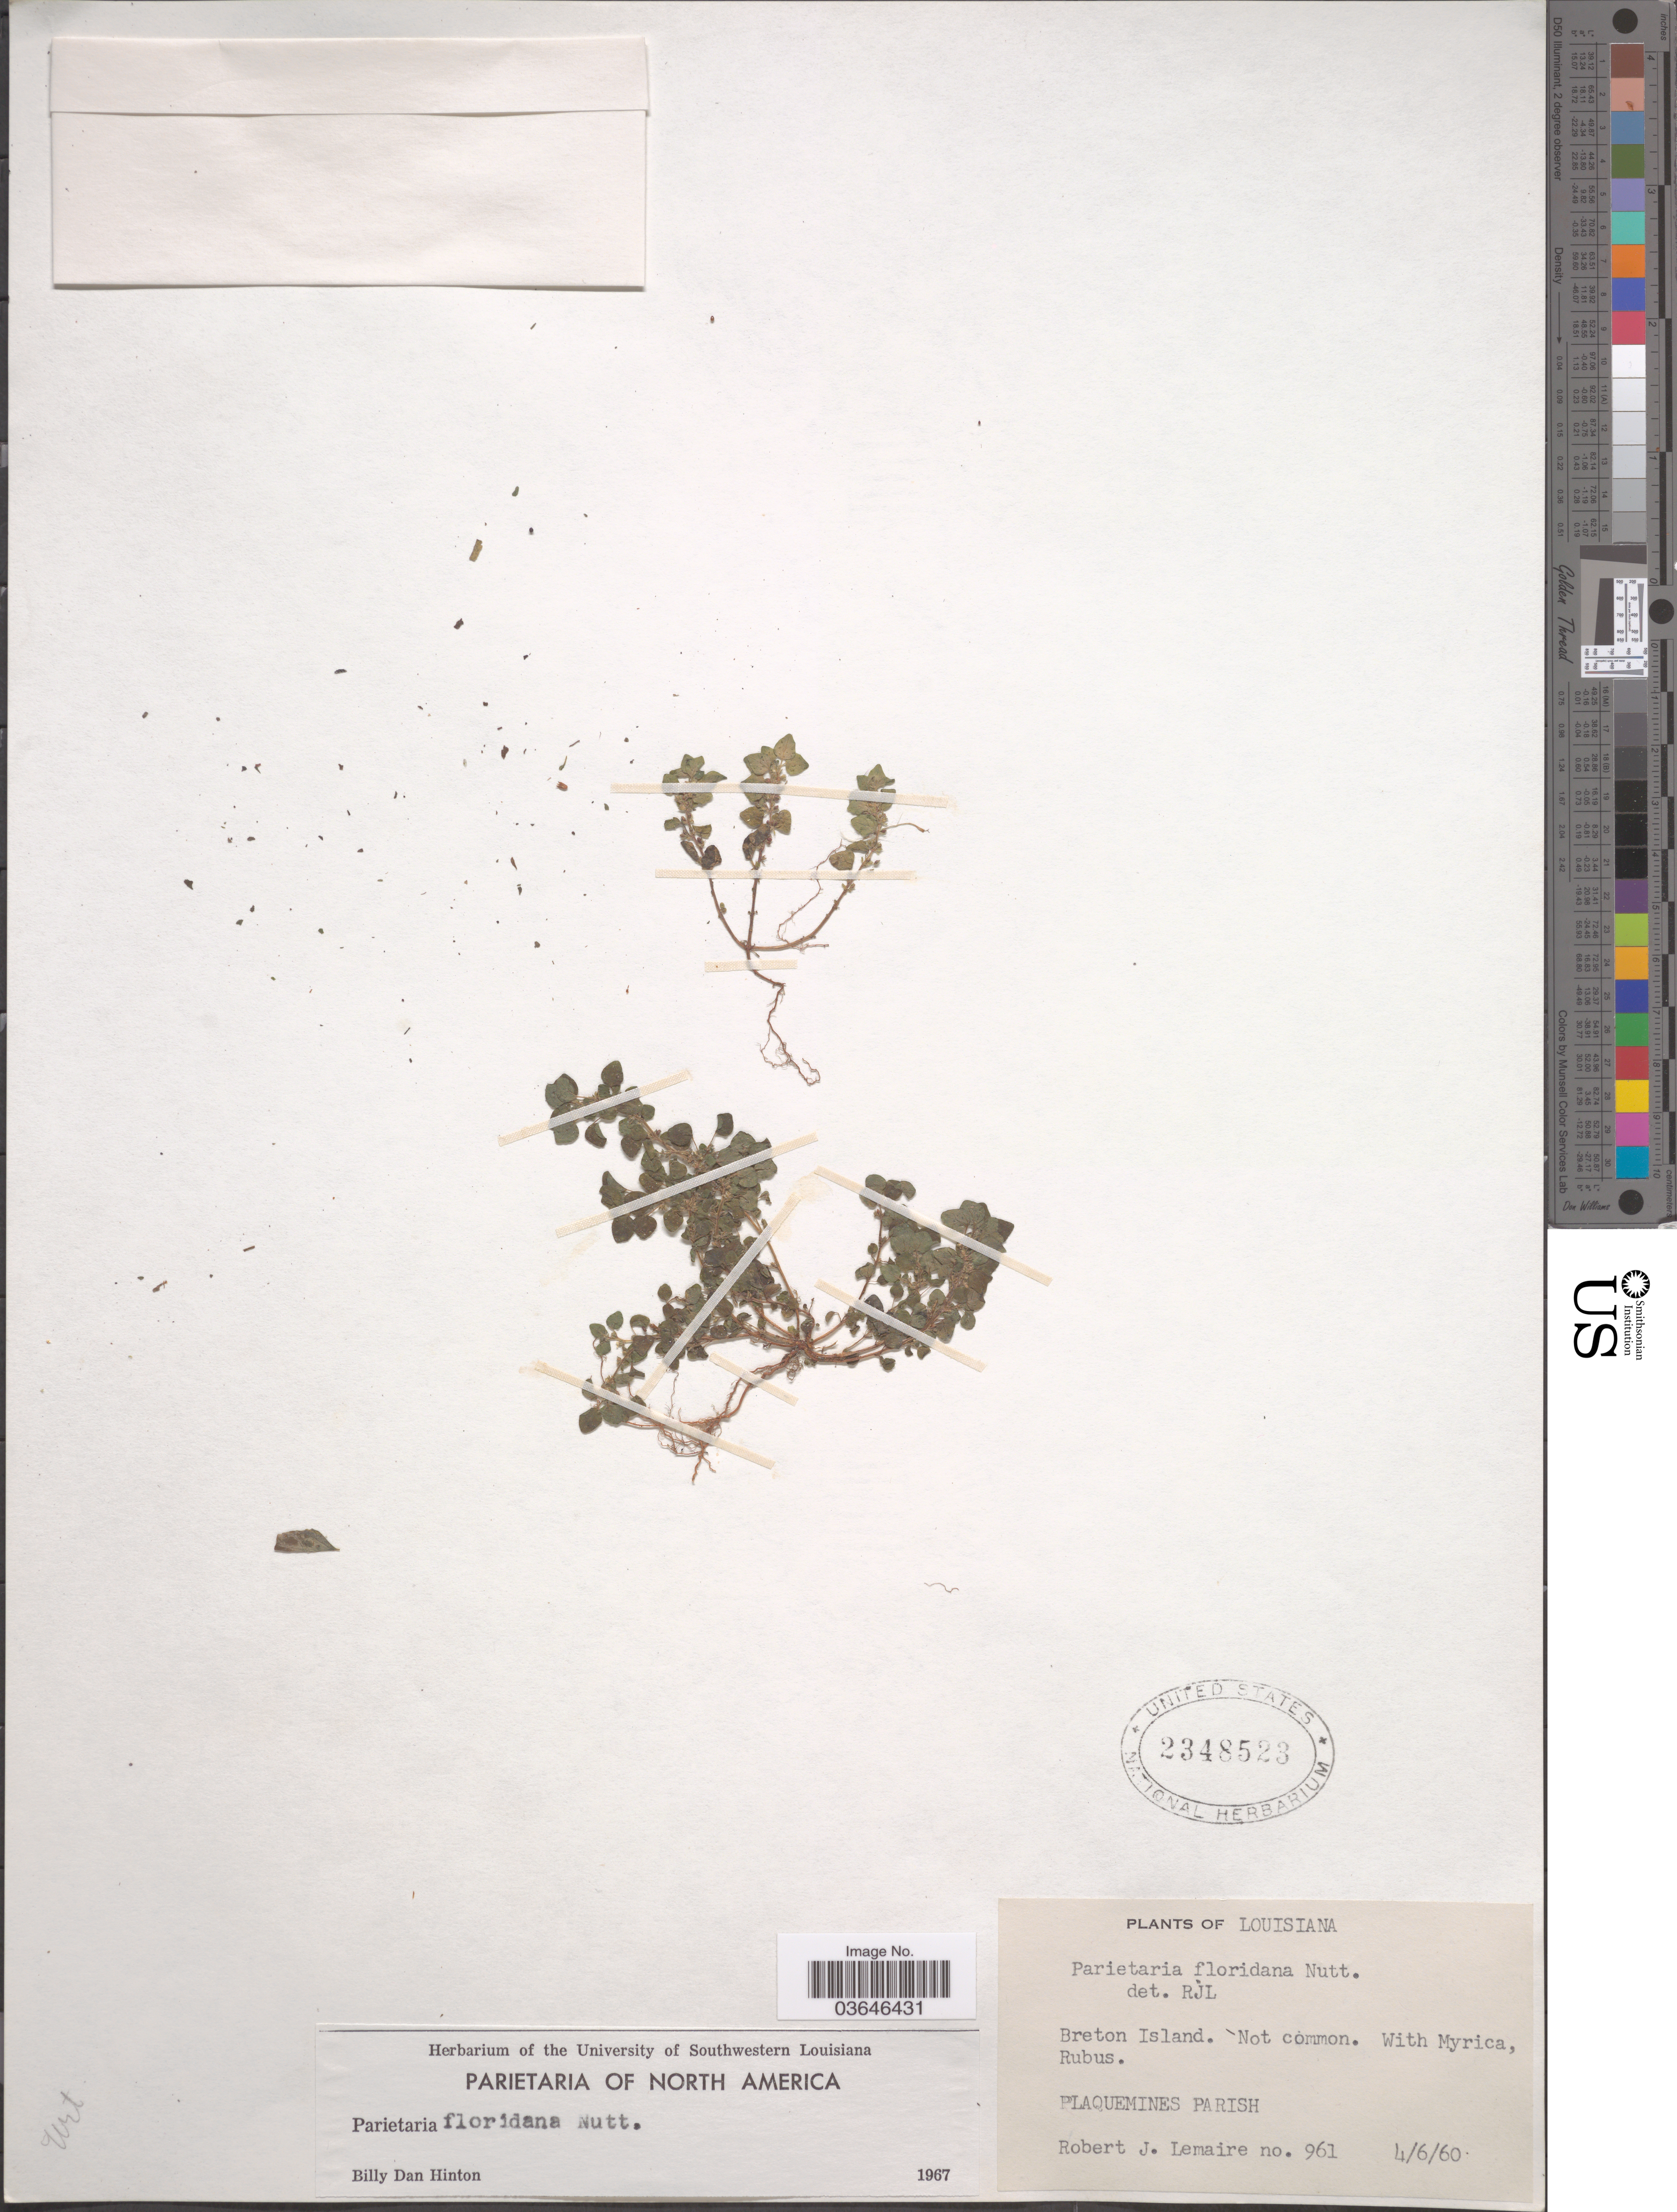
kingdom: Plantae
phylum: Tracheophyta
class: Magnoliopsida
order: Rosales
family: Urticaceae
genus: Parietaria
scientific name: Parietaria floridana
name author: Nutt.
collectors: R. J. Lemaire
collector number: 961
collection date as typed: Transcribed d/m/y: 6/4/60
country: United States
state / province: Louisiana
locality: Breton Island. Plaquemines Parish.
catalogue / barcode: US 2348523